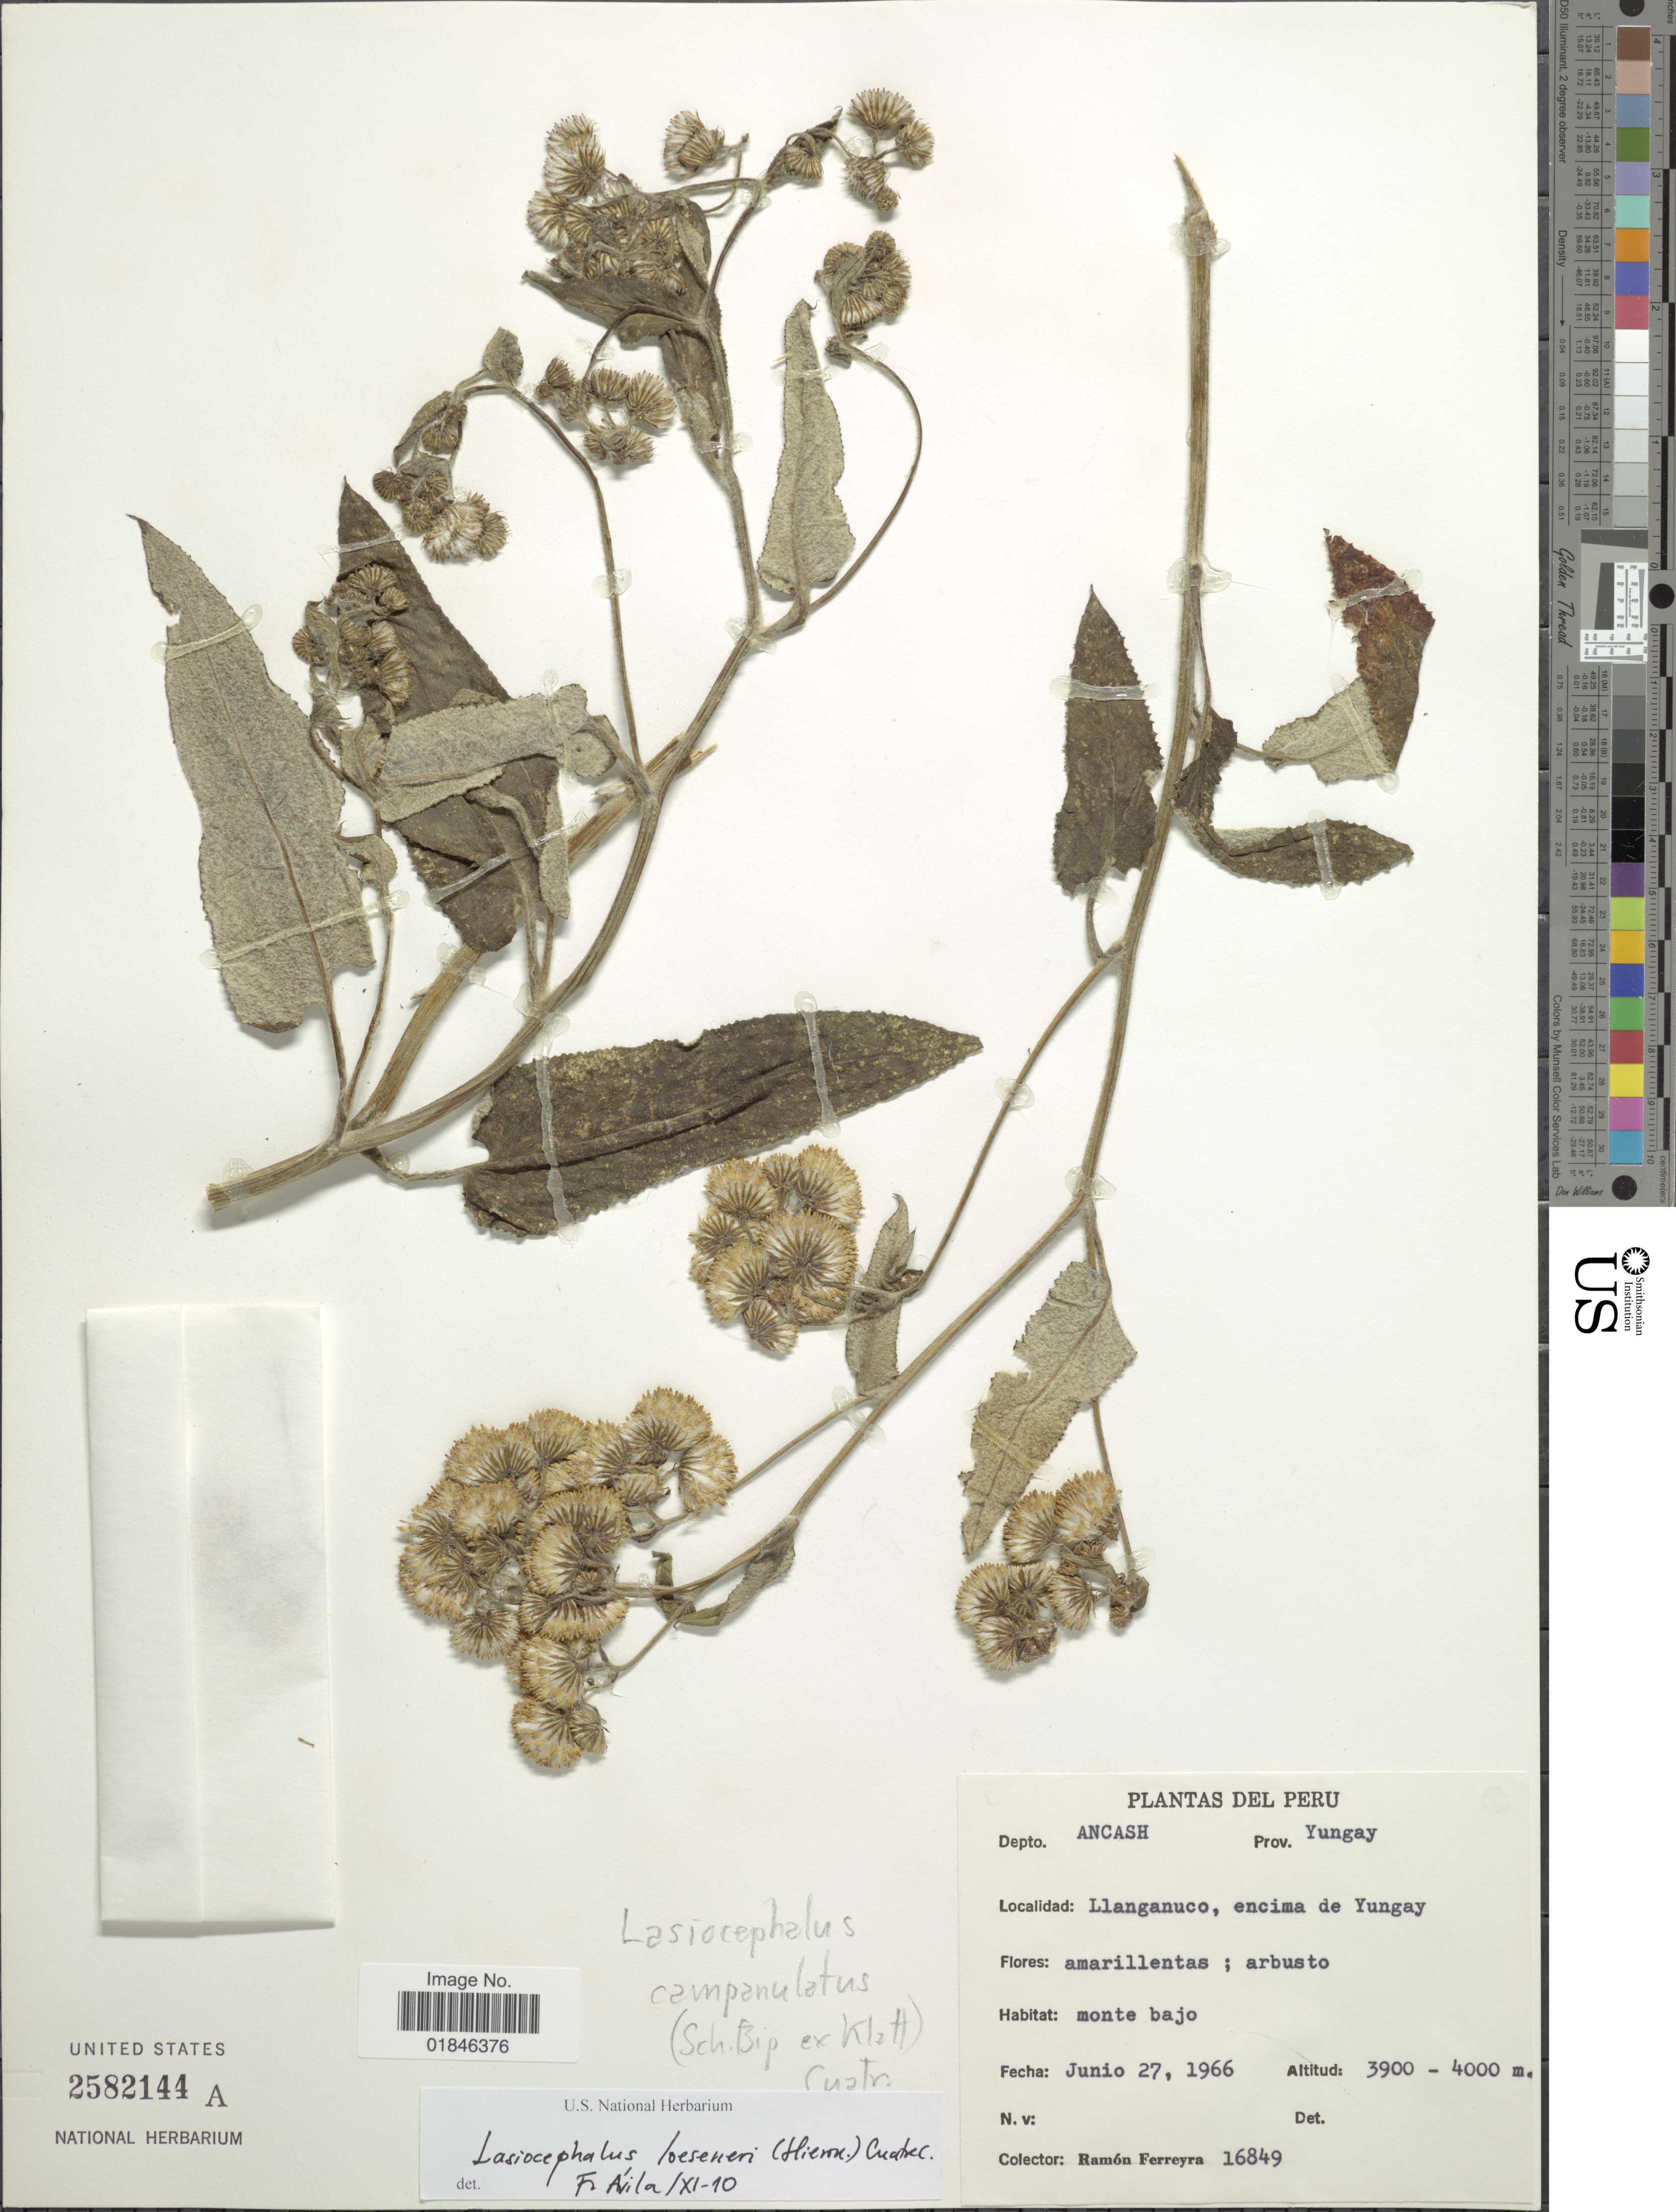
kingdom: Plantae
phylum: Tracheophyta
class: Magnoliopsida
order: Asterales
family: Asteraceae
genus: Senecio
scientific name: Senecio betonicifolius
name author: DC.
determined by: Salomon, Luciana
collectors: R. A. Ferreyra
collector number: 16849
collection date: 1966-06-27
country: Peru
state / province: Ancash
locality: Depto. Ancash, Prov. Yungay, Llanganuco, encima de Yungay.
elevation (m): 3900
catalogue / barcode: US 2582144A